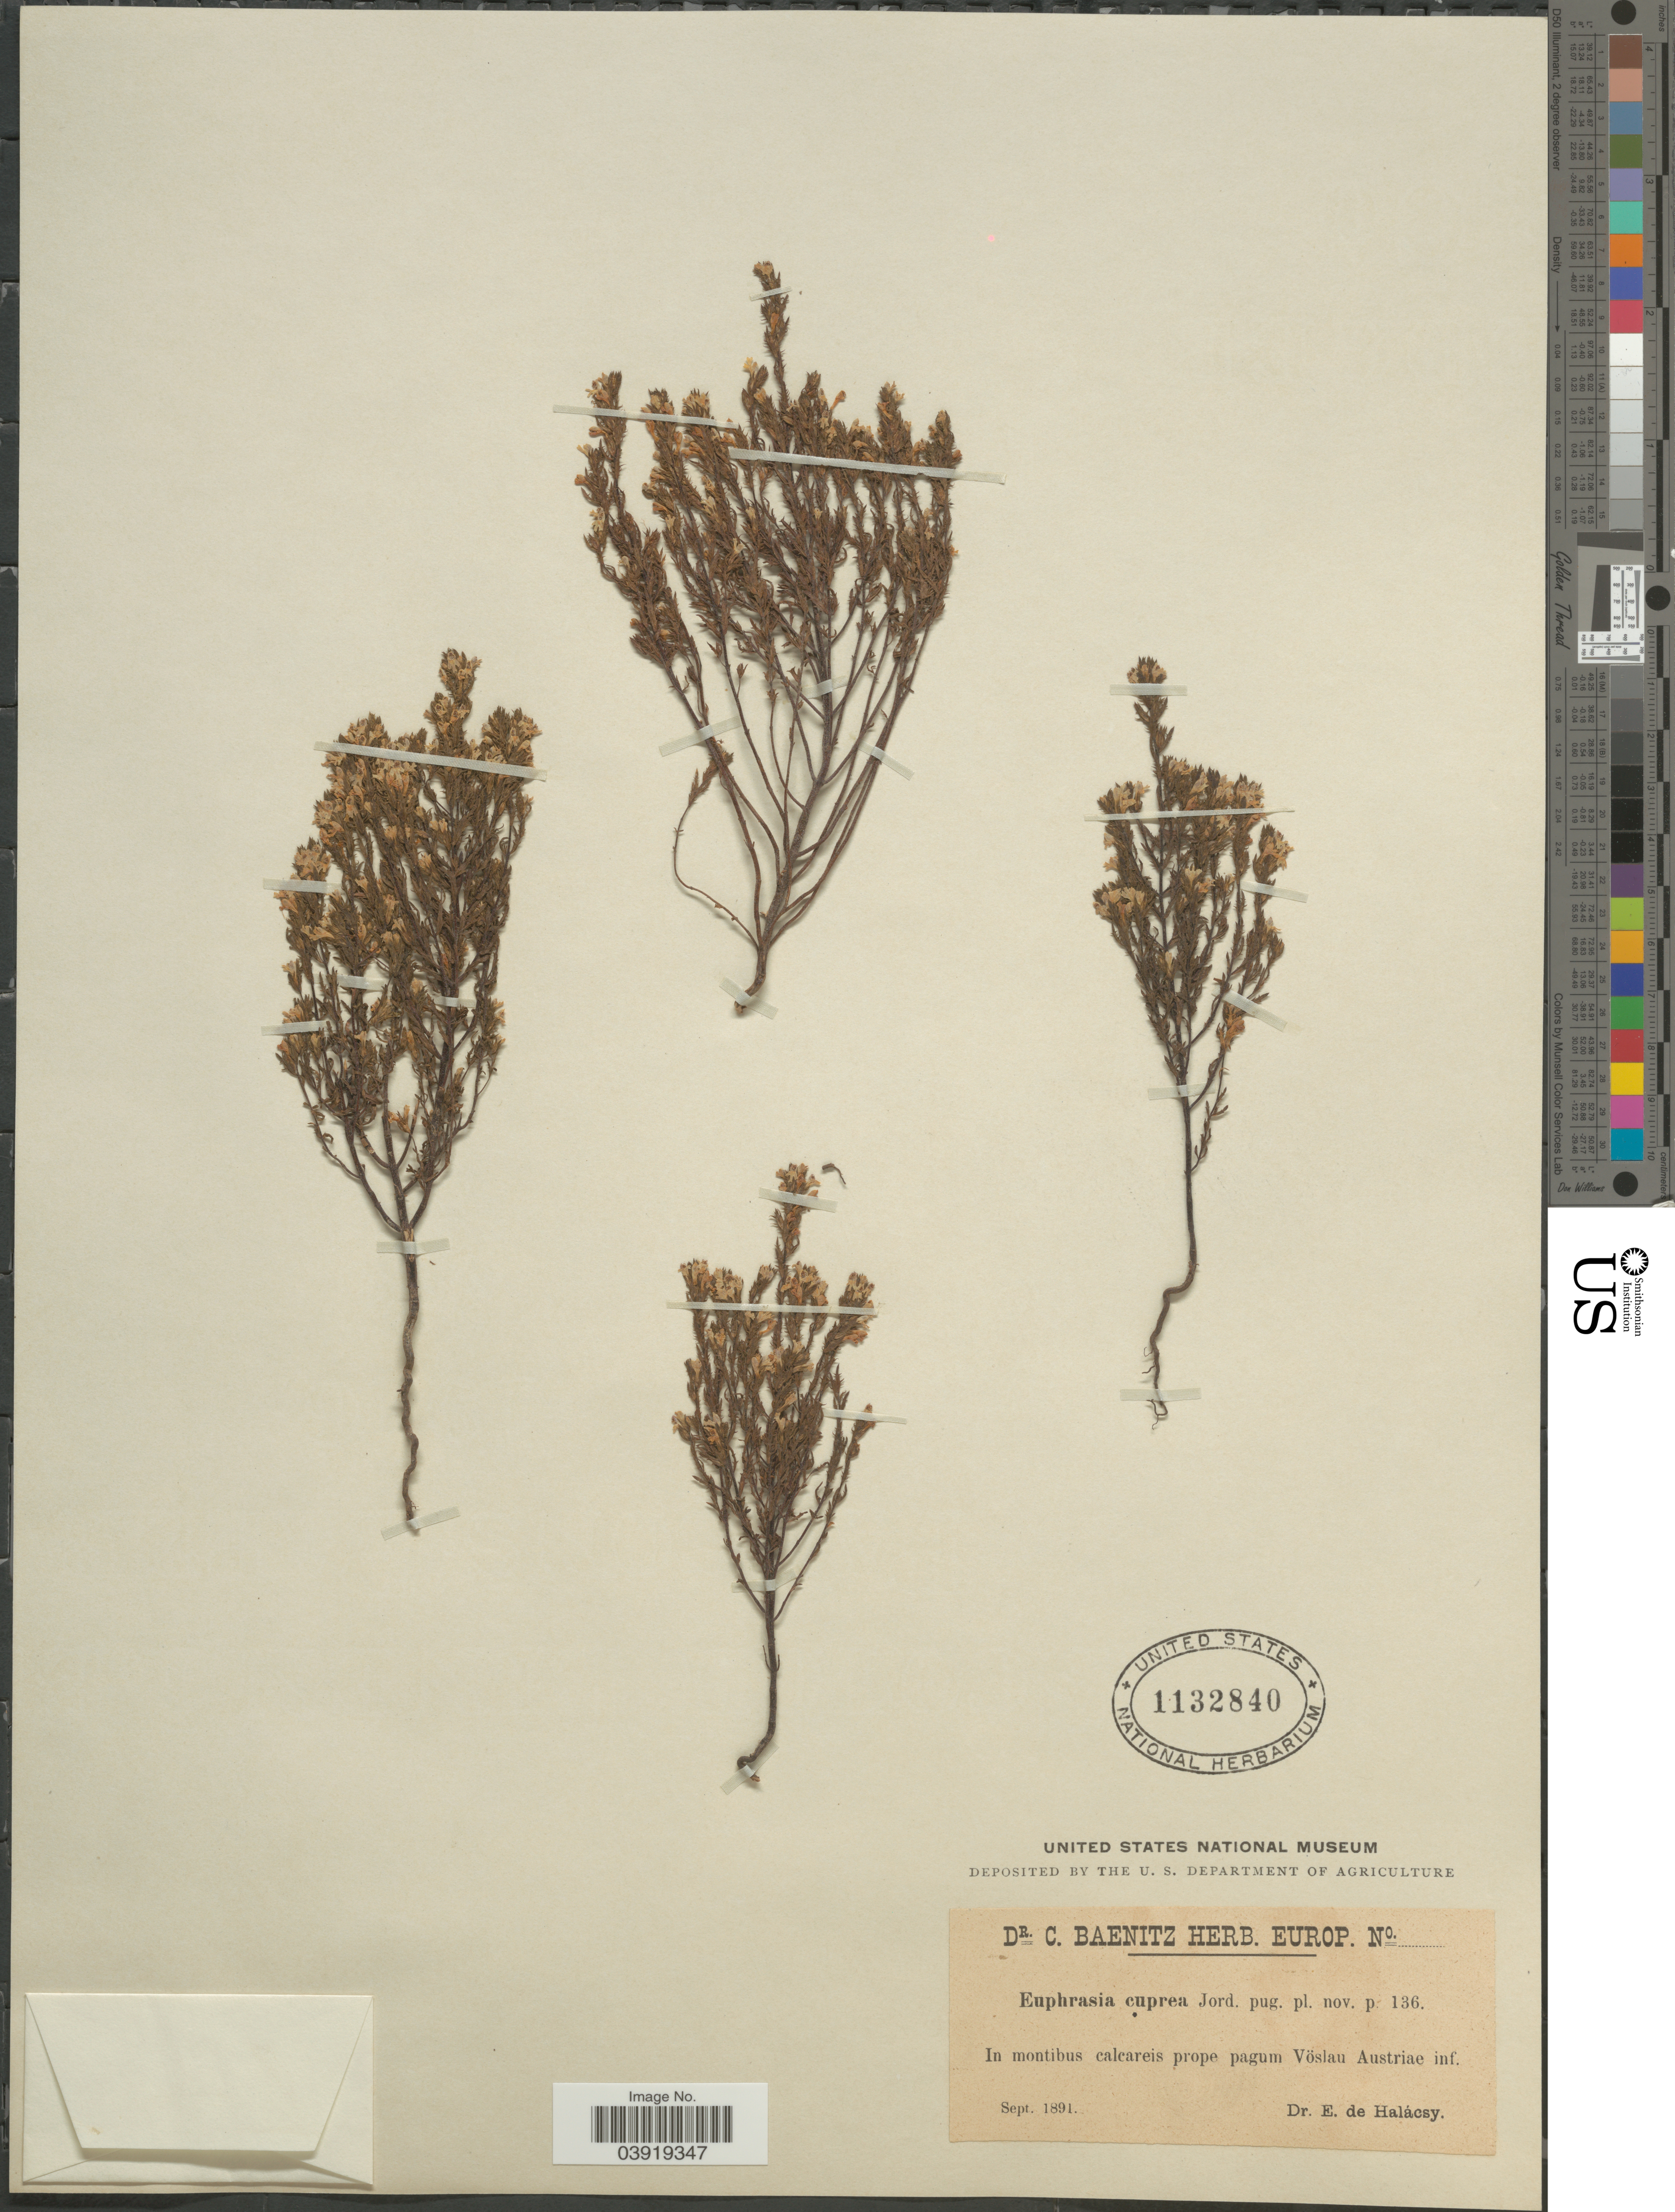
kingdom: Plantae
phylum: Tracheophyta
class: Magnoliopsida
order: Lamiales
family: Orobanchaceae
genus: Euphrasia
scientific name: Euphrasia cuprea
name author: Jord.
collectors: E. von Halacsy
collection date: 1891-09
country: Austria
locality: In montibus calcareis prope pagum Vöslau Austriæ inf.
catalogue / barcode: US 1132840